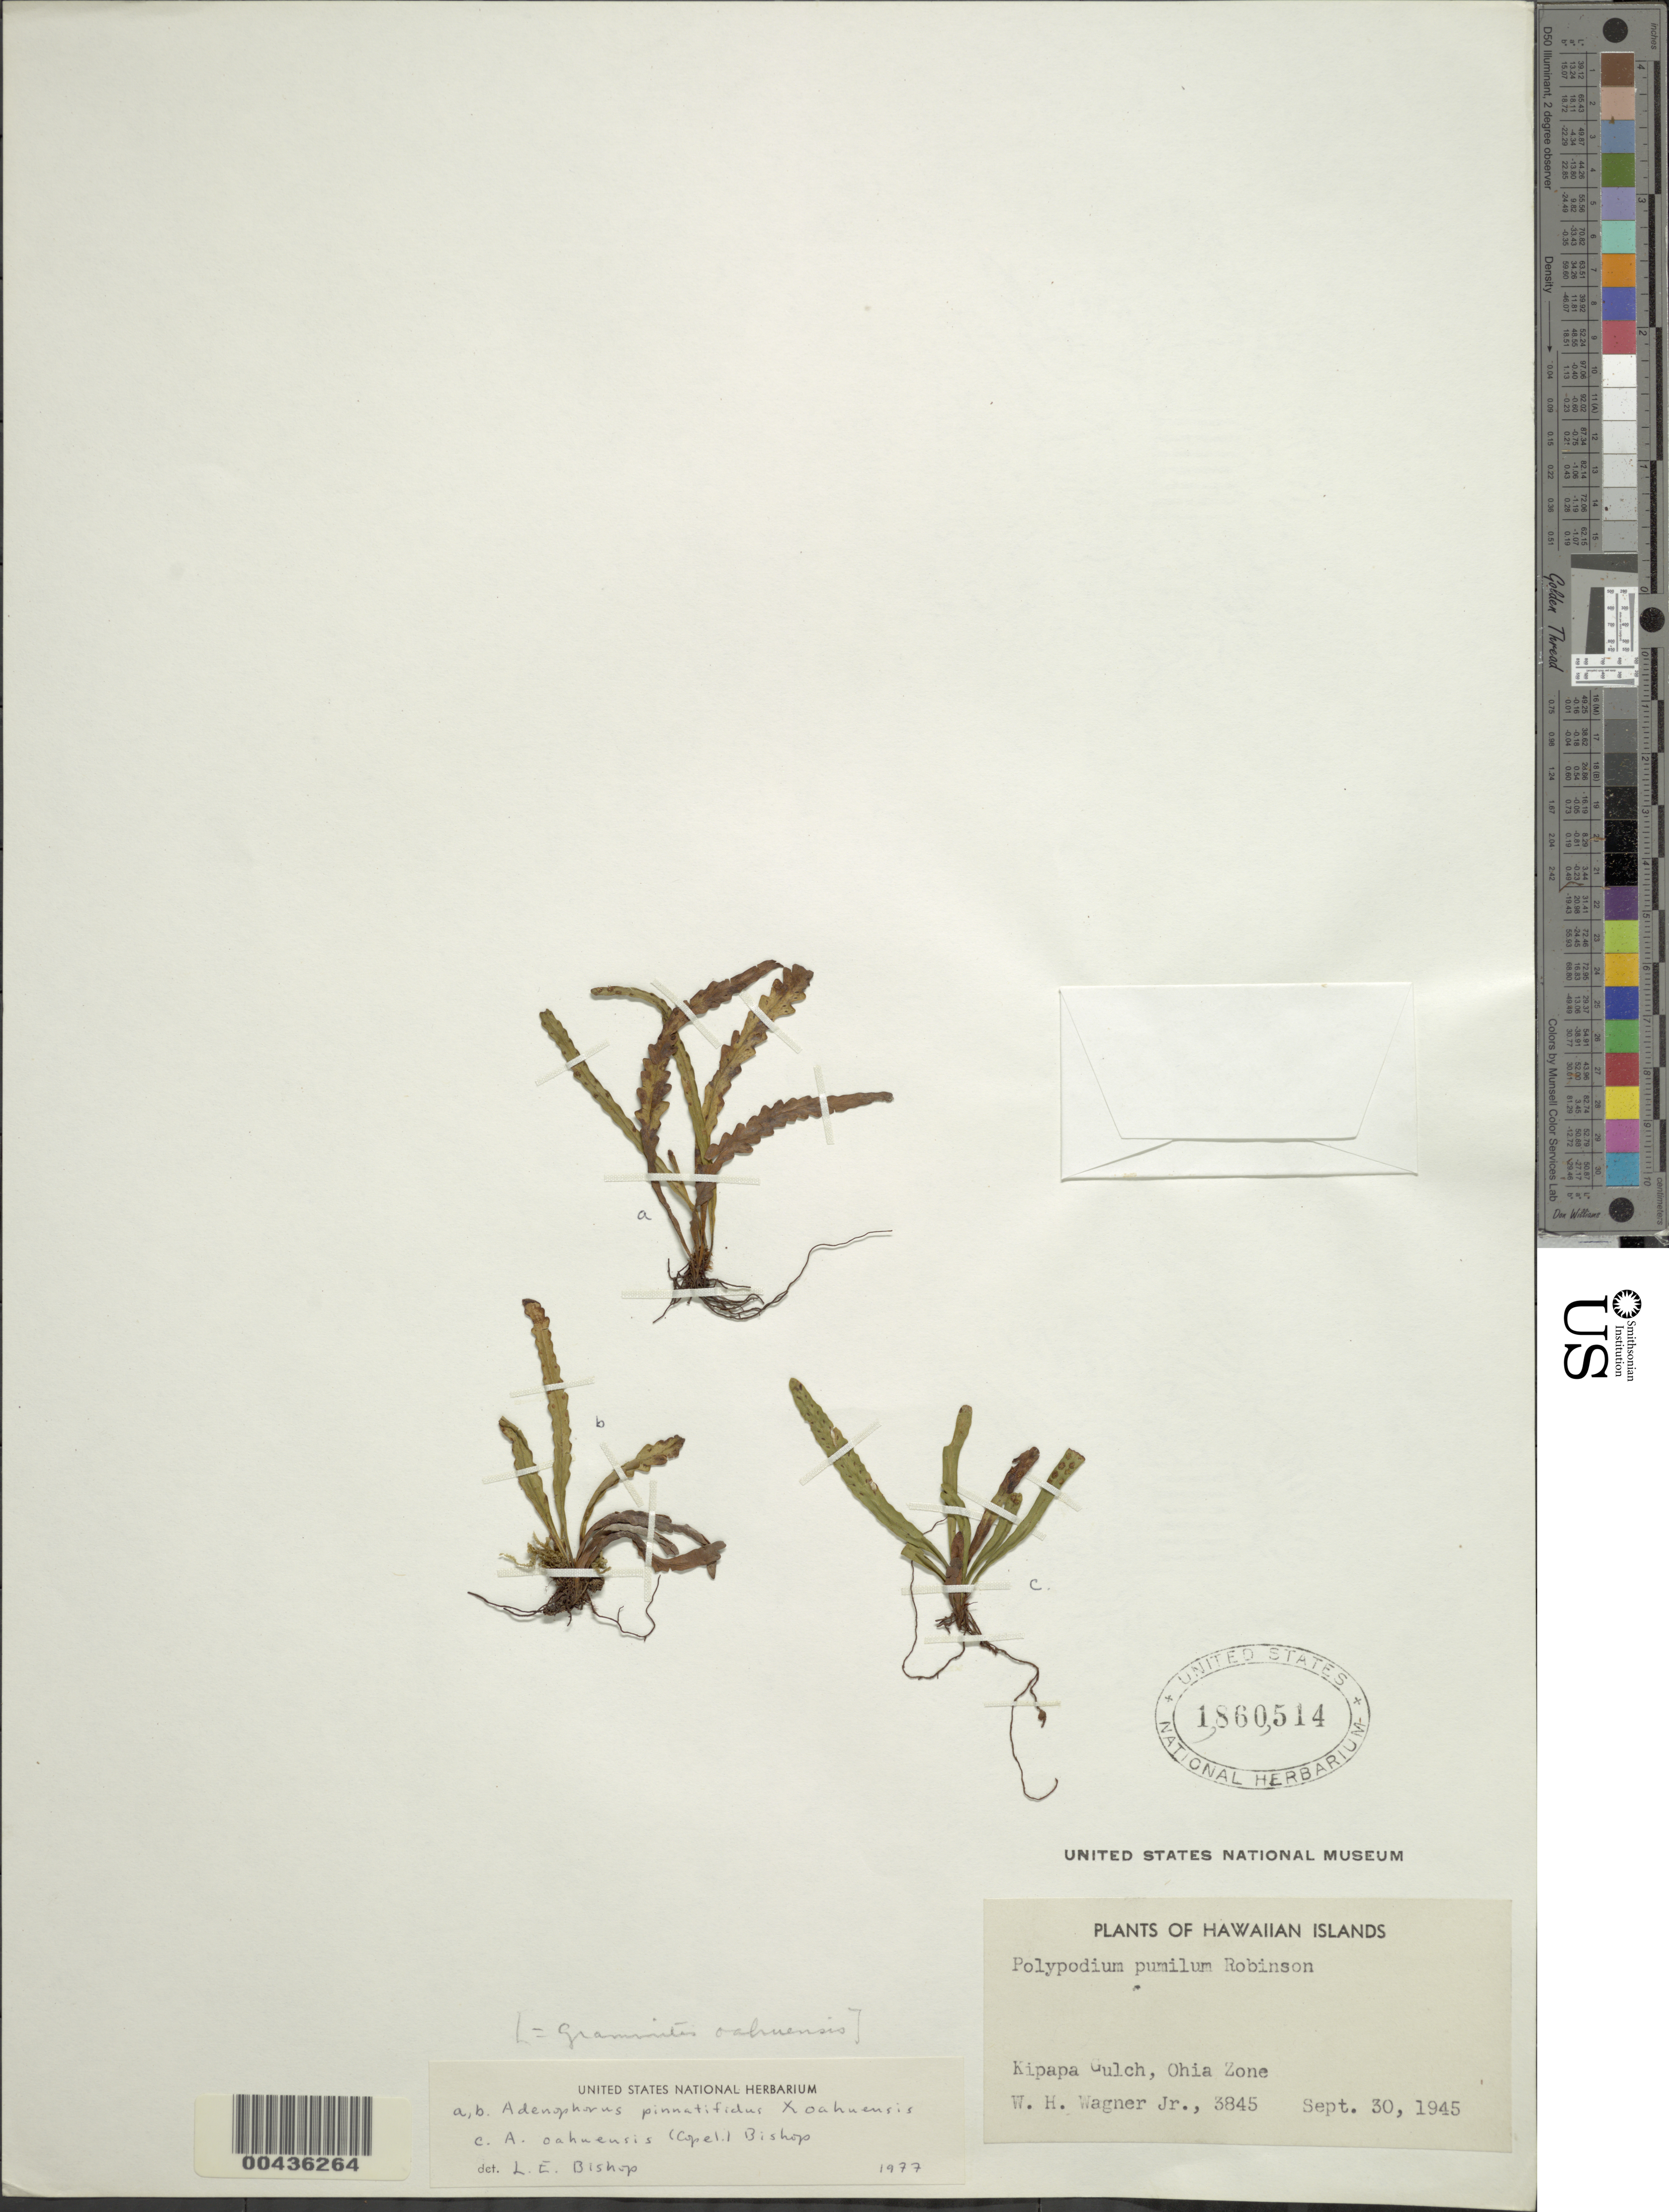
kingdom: Plantae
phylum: Tracheophyta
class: Polypodiopsida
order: Polypodiales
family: Polypodiaceae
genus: Adenophorus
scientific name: Adenophorus oahuensis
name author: (Copel.) L.E. Bishop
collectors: W. H. Wagner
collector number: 3845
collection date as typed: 30 Sep 1945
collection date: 1945-09-30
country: United States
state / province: Hawaii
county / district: Hawaii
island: Hawaii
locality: Kipapa Gulch, Ohia Zone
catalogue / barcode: US 1860514